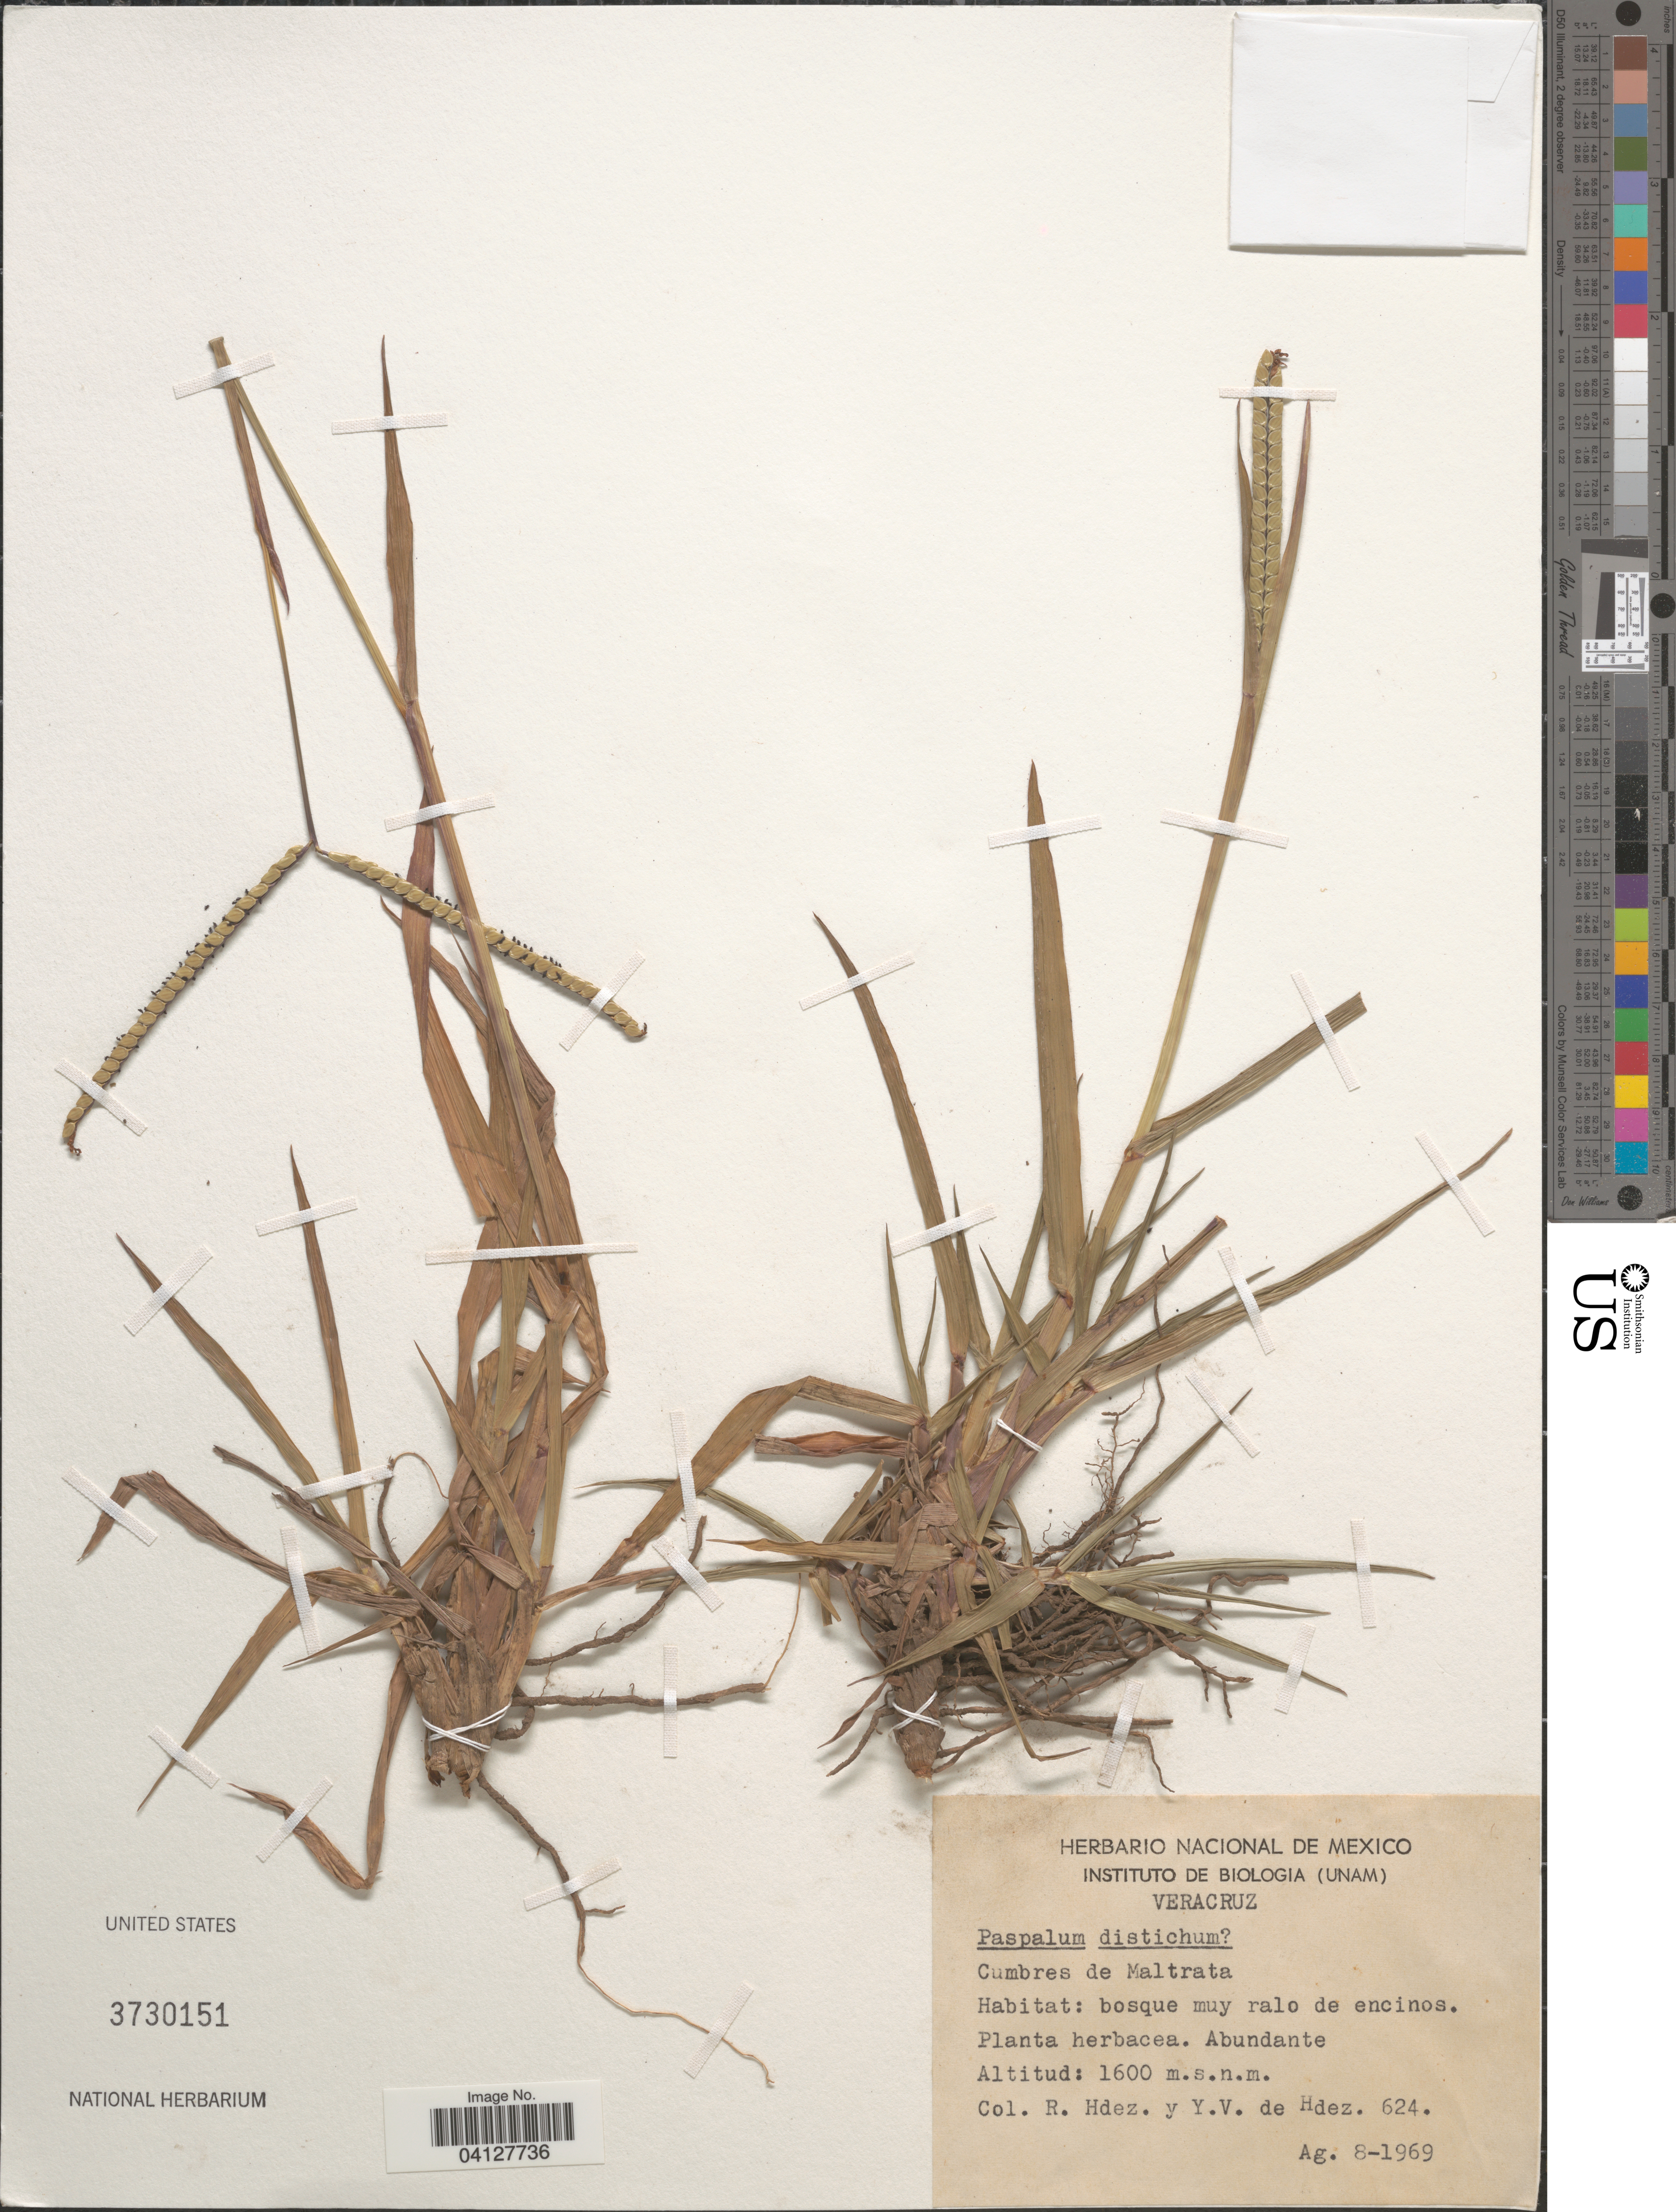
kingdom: Plantae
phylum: Tracheophyta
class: Liliopsida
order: Poales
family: Poaceae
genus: Paspalum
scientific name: Paspalum distichum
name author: L.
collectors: R. Hdez & Y. V. De Hdez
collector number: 624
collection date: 1969-08-08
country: Mexico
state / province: Veracruz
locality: Veracruz. Cumbres de Maltrata.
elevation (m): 1600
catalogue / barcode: US 3730151